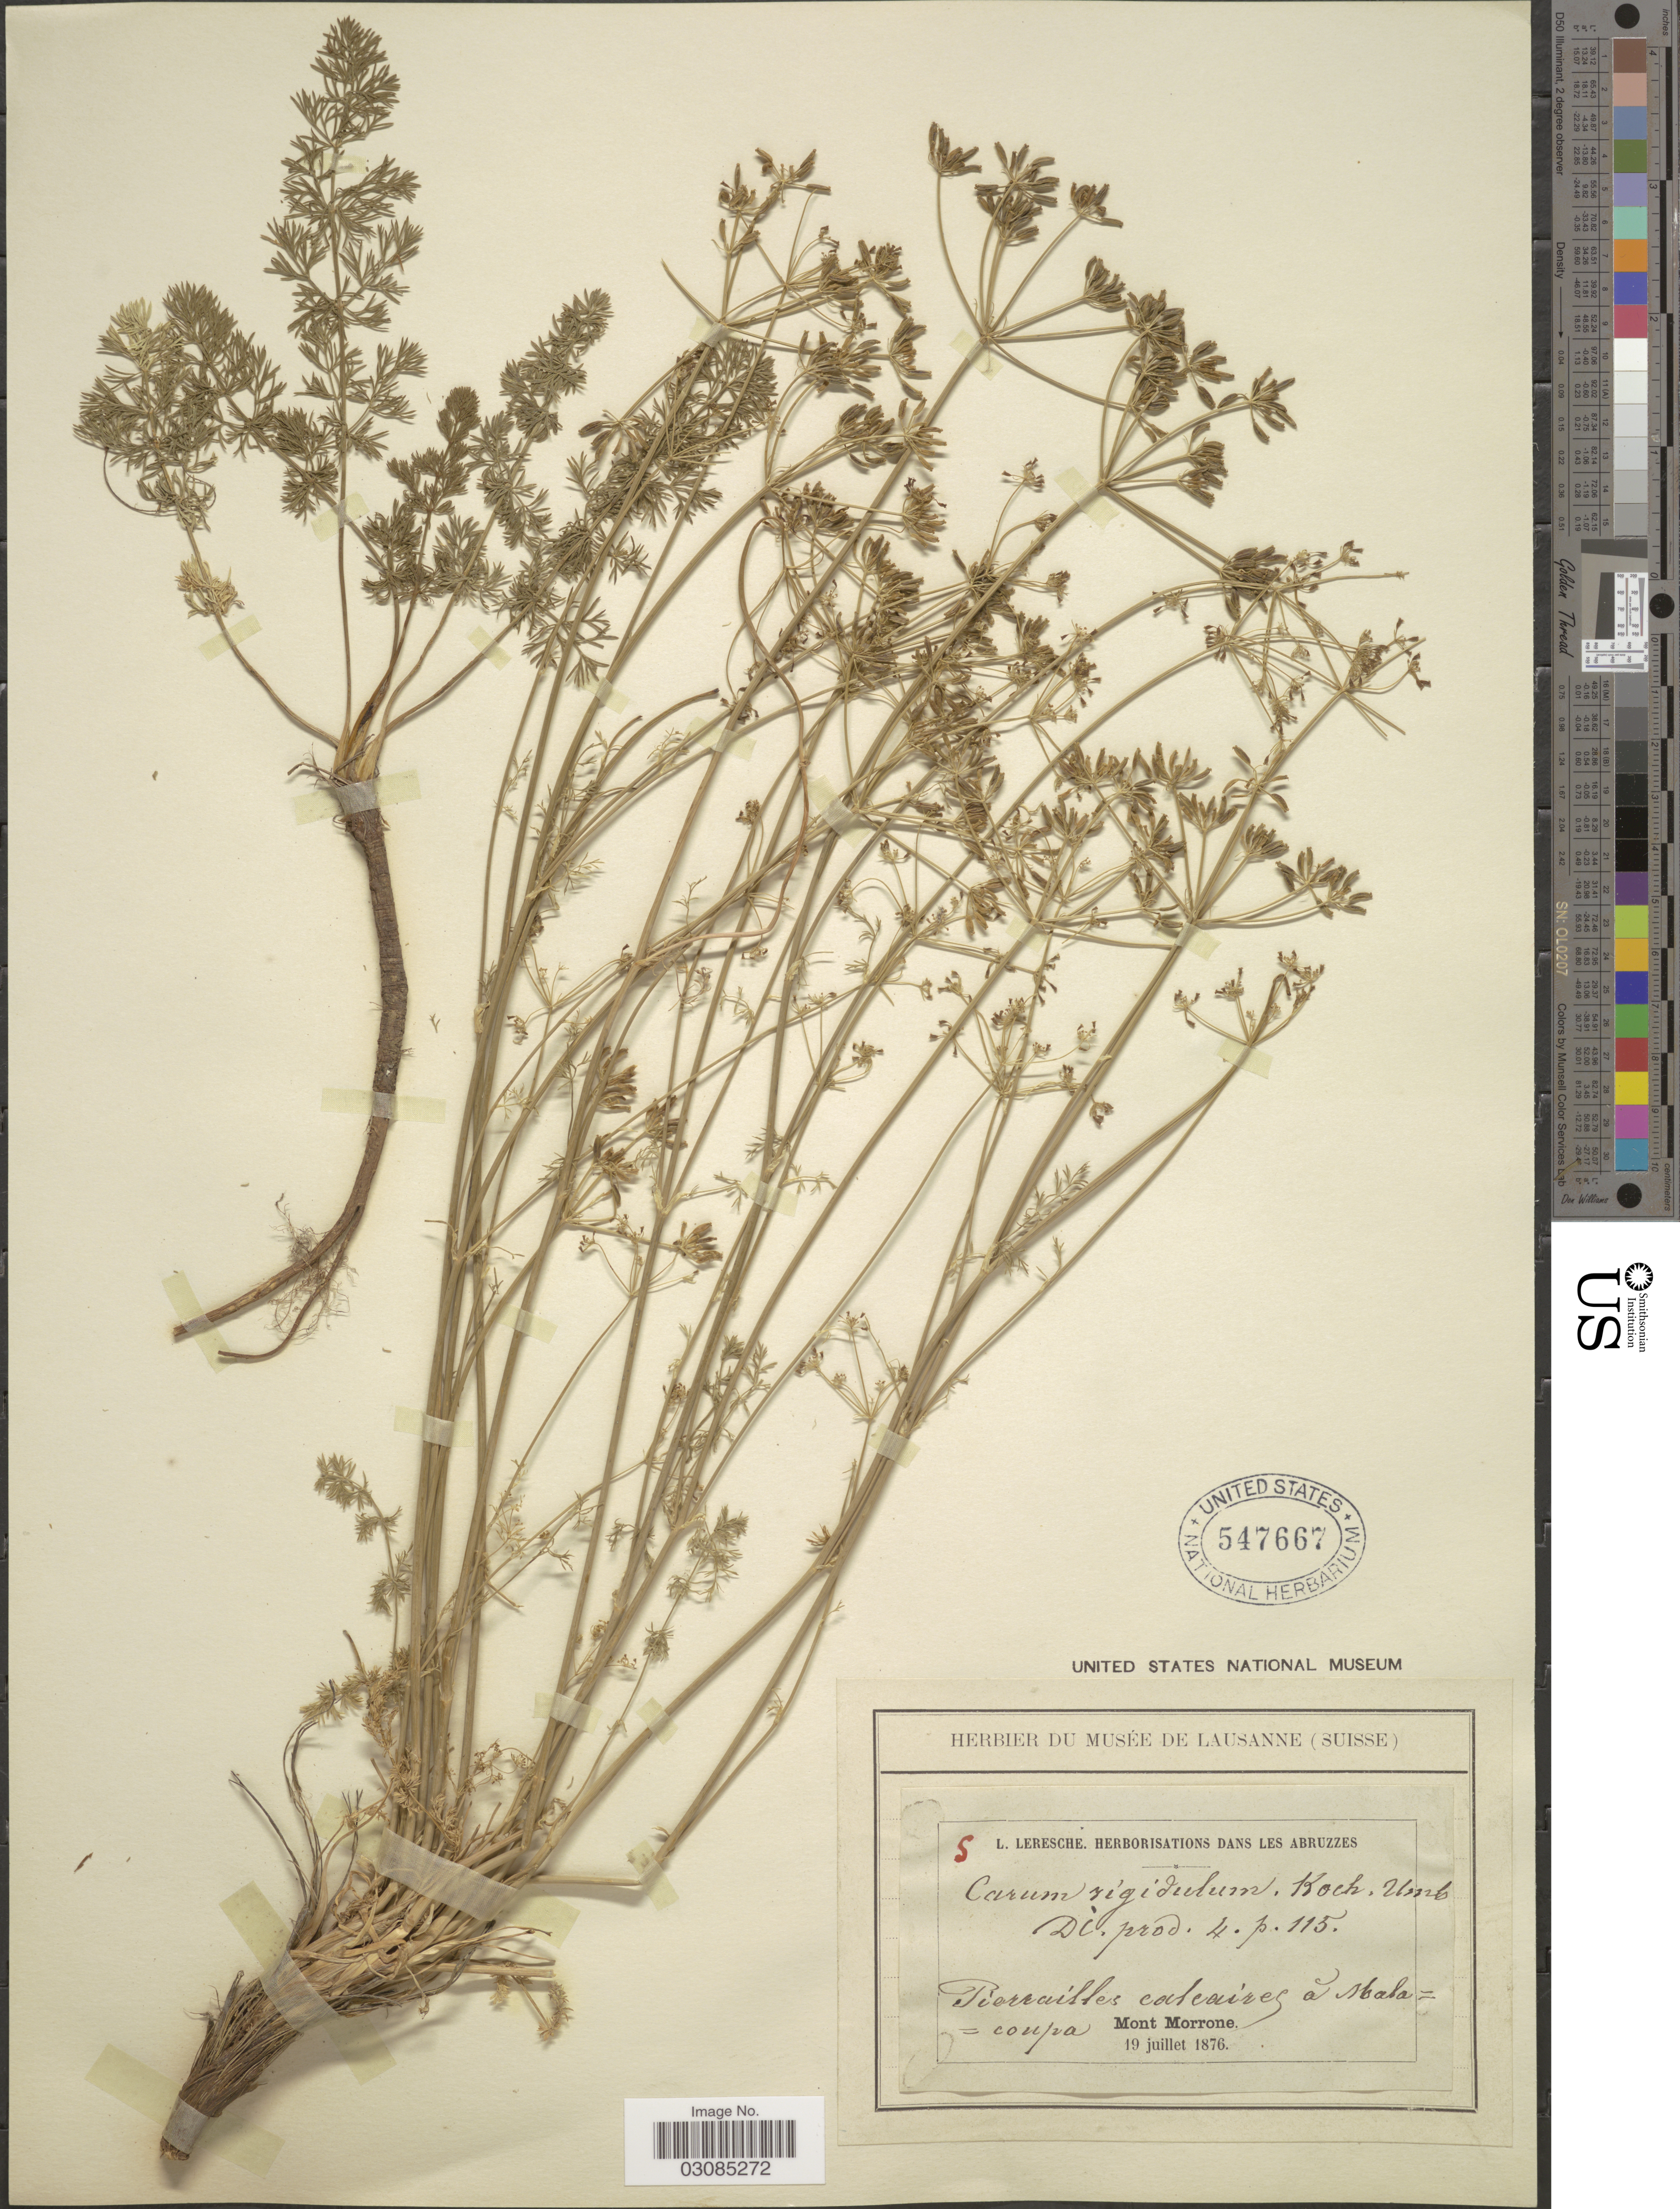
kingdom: Plantae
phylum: Tracheophyta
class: Magnoliopsida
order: Apiales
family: Apiaceae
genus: Carum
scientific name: Carum appuanum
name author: (Viv.) Grande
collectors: L. Leresche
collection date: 1876-07-19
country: Italy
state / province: Abruzzo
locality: Pierrailles calcaires á Malacoupa. Mont Morrone.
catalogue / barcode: US 547667